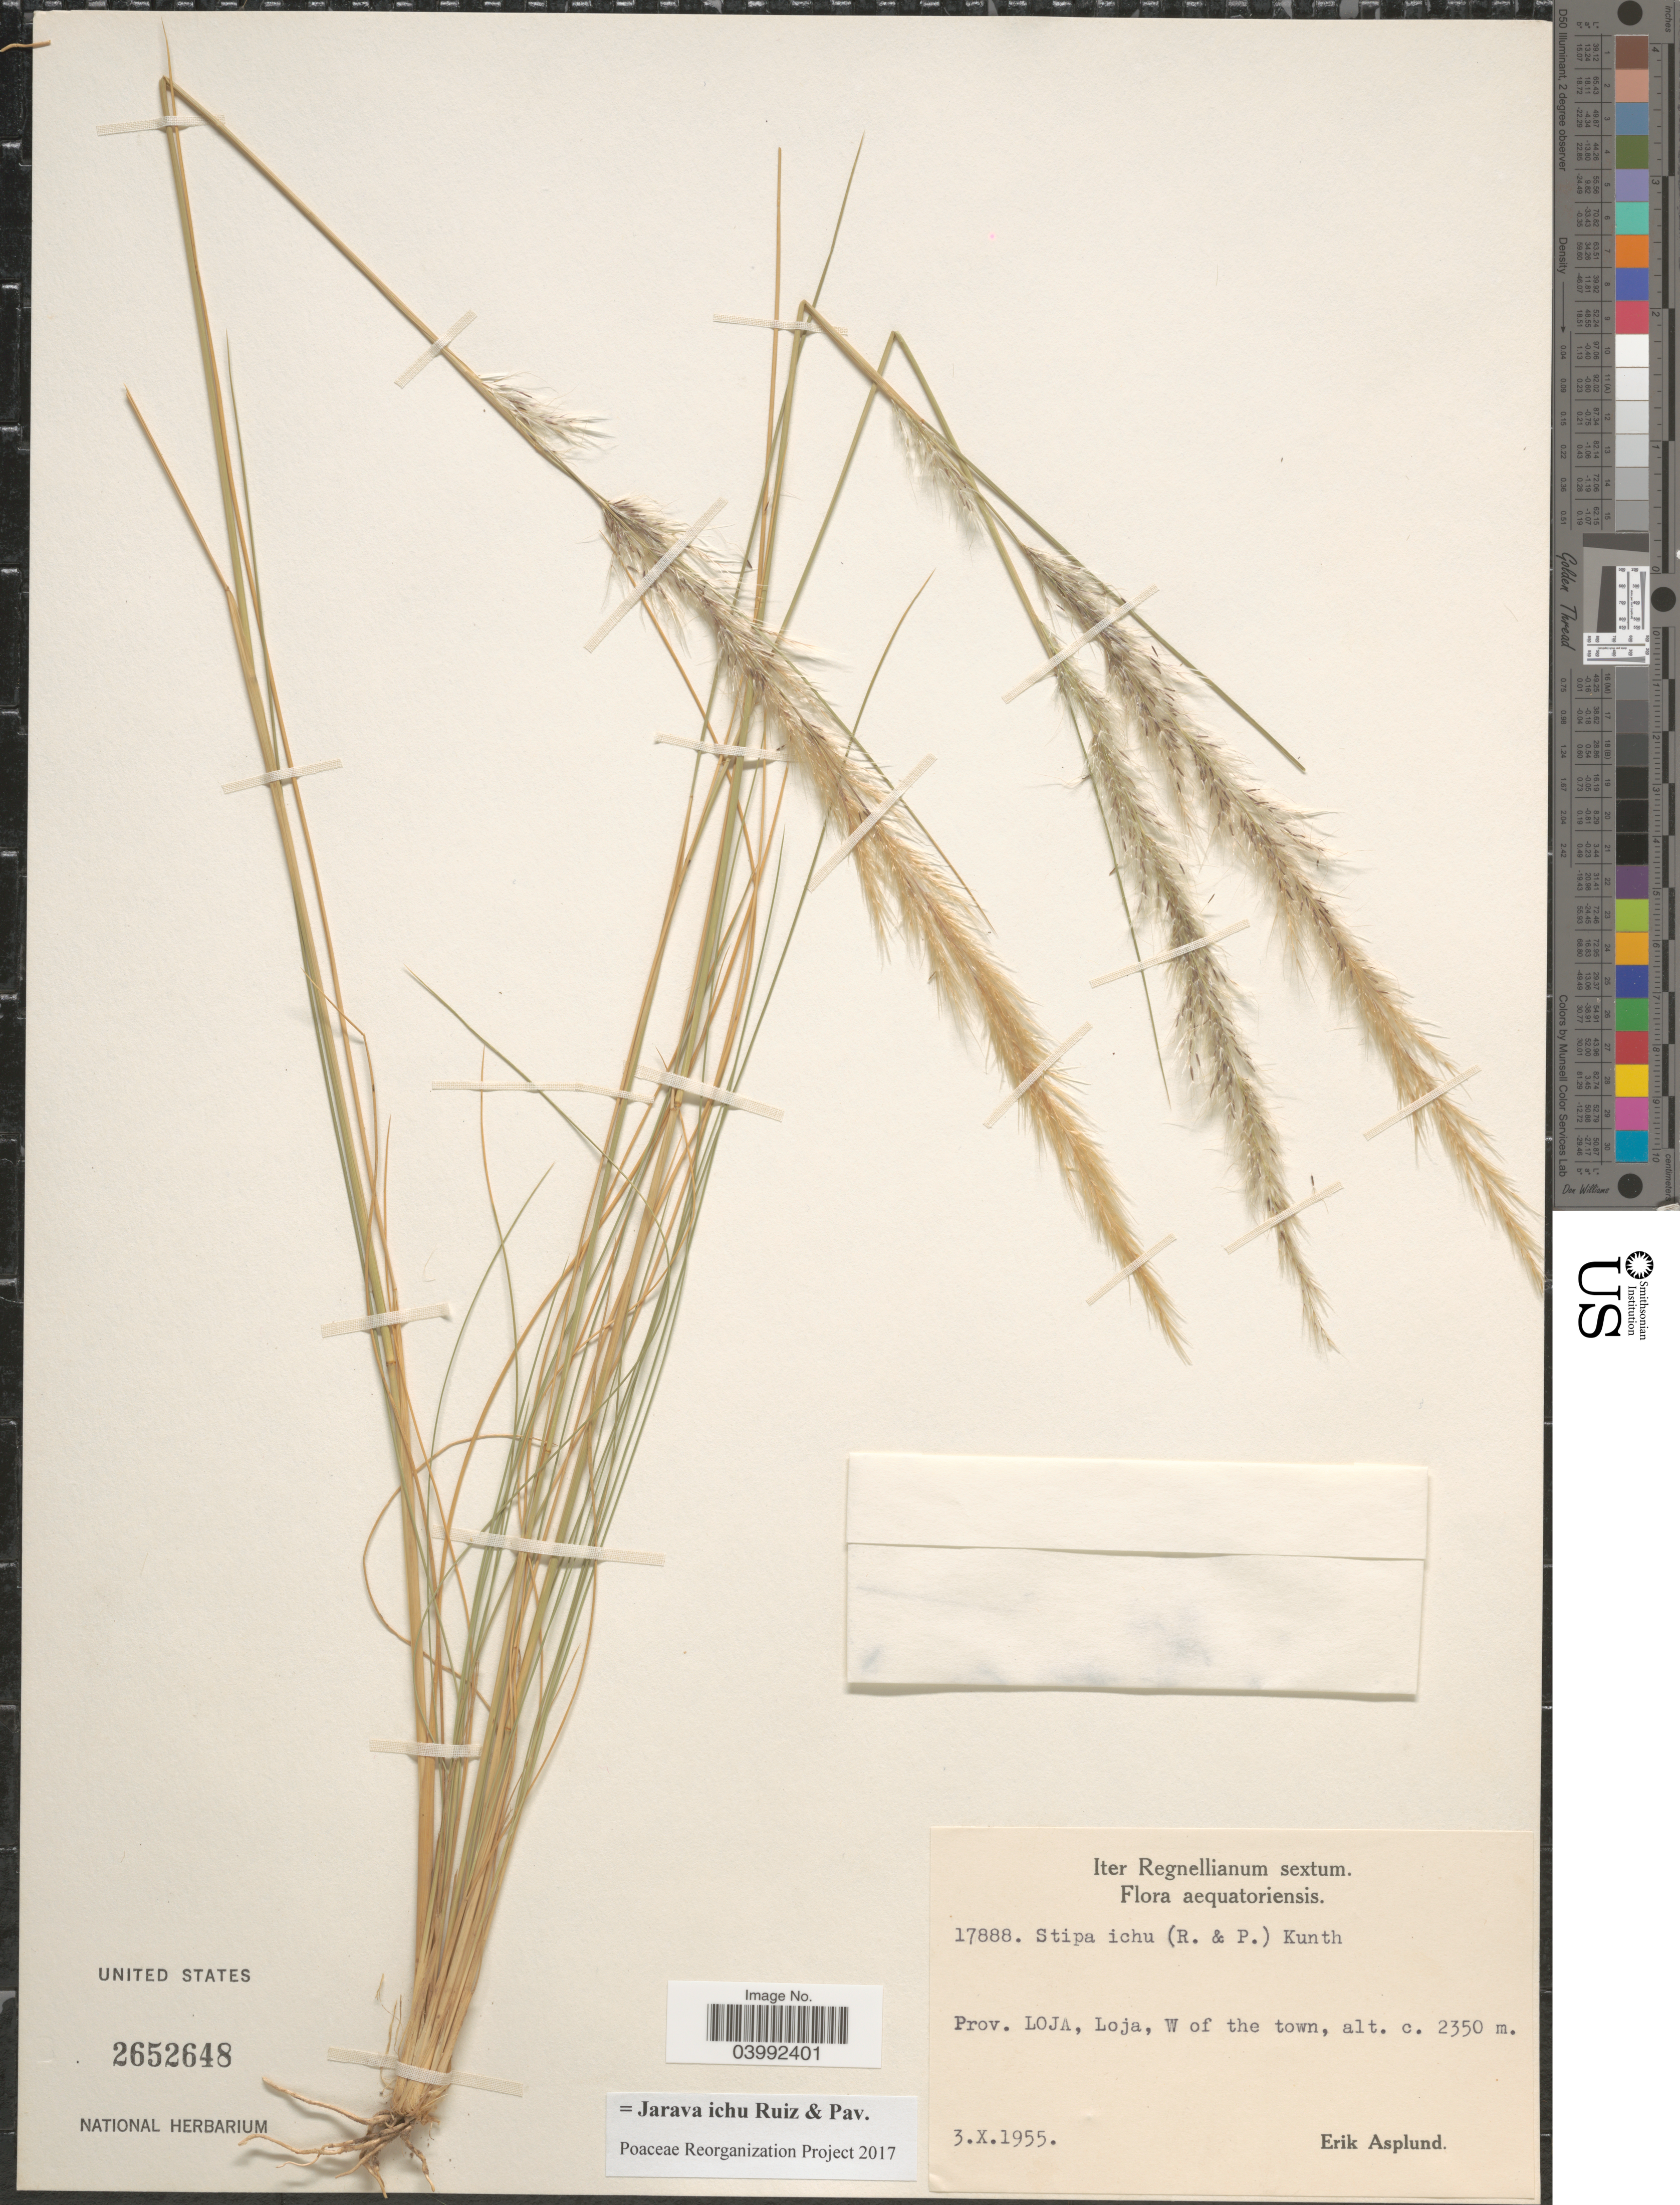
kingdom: Plantae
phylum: Tracheophyta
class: Liliopsida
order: Poales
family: Poaceae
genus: Jarava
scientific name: Jarava ichu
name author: Ruiz & Pav.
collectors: E. Asplund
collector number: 17888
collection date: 1955-10-03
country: Ecuador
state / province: Loja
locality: Loja, W of the town.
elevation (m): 2350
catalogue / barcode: US 2652648